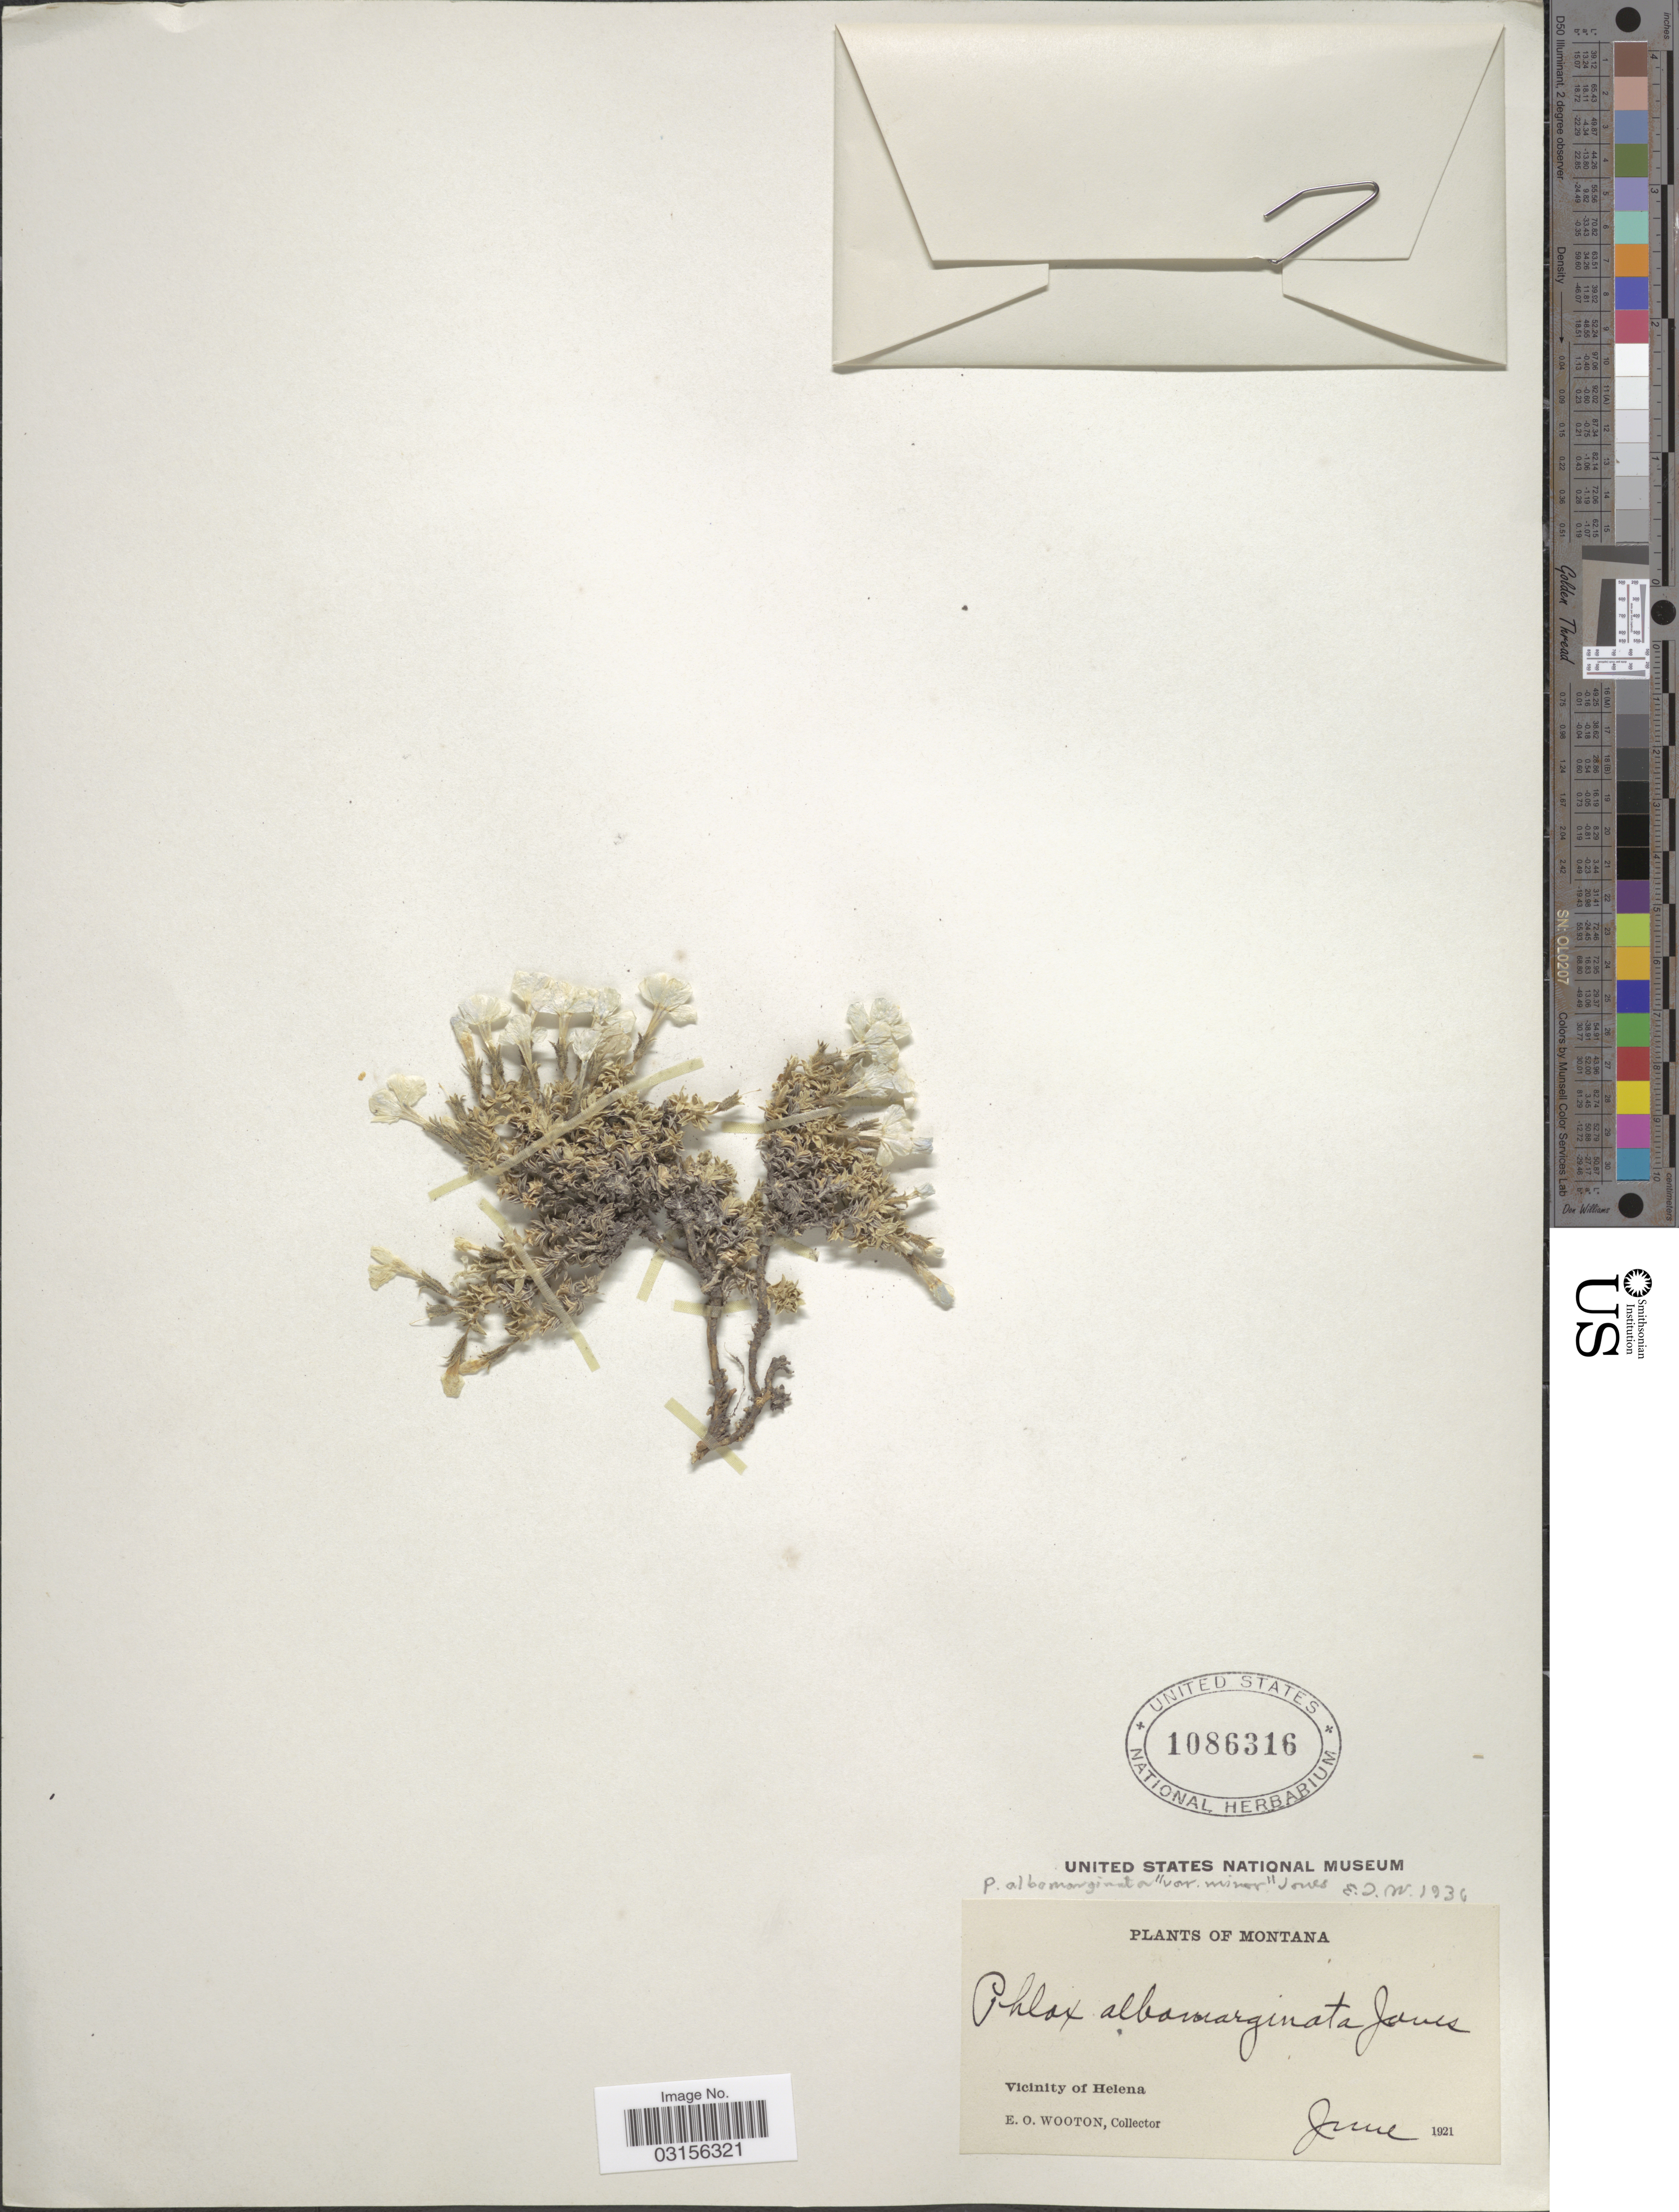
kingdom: Plantae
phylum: Tracheophyta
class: Magnoliopsida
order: Ericales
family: Polemoniaceae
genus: Phlox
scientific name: Phlox albomarginata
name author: M.E. Jones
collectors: E. O. Wooton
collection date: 1921-06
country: United States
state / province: Montana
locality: Vicinity of Helena.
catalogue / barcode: US 1086316